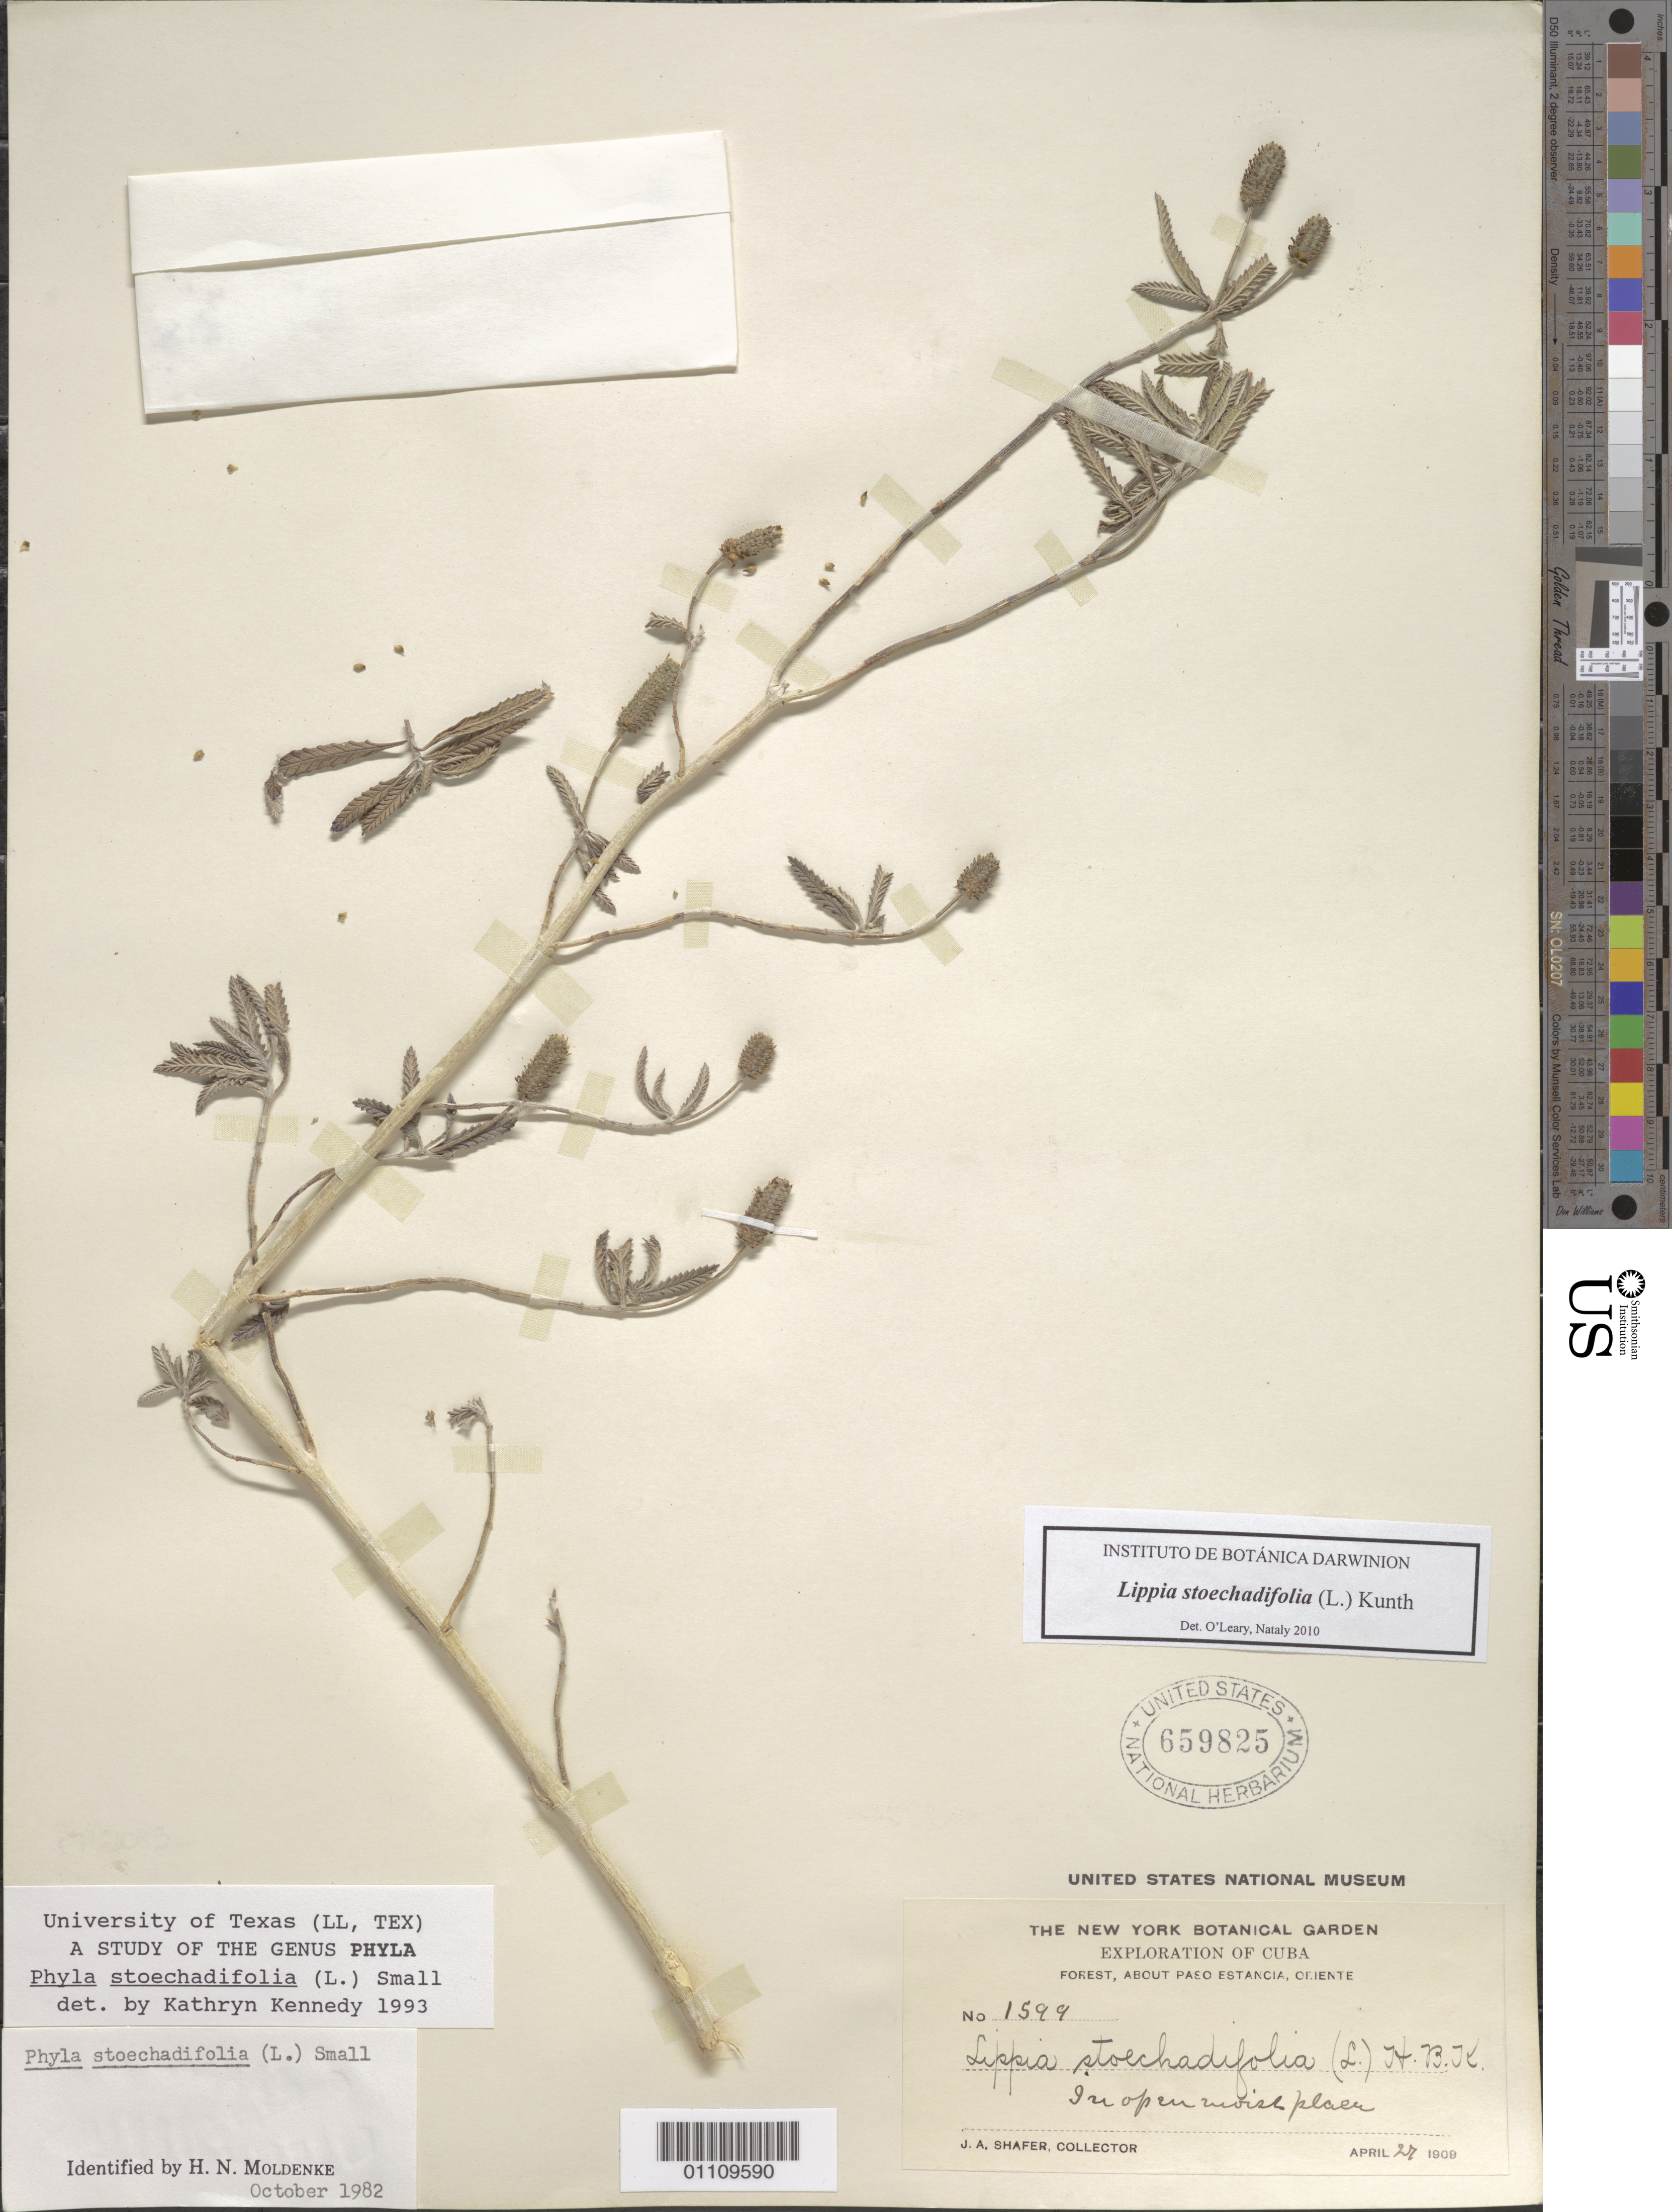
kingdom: Plantae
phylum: Tracheophyta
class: Magnoliopsida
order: Lamiales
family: Verbenaceae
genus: Lippia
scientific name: Lippia stoechadifolia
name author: (L.) Kunth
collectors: J. A. Shafer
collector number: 1599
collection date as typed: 27 Apr 1909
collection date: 1909-04-27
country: Cuba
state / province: Granma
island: Cuba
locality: Paso Estancia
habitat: Forest; in open places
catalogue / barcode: US 659825